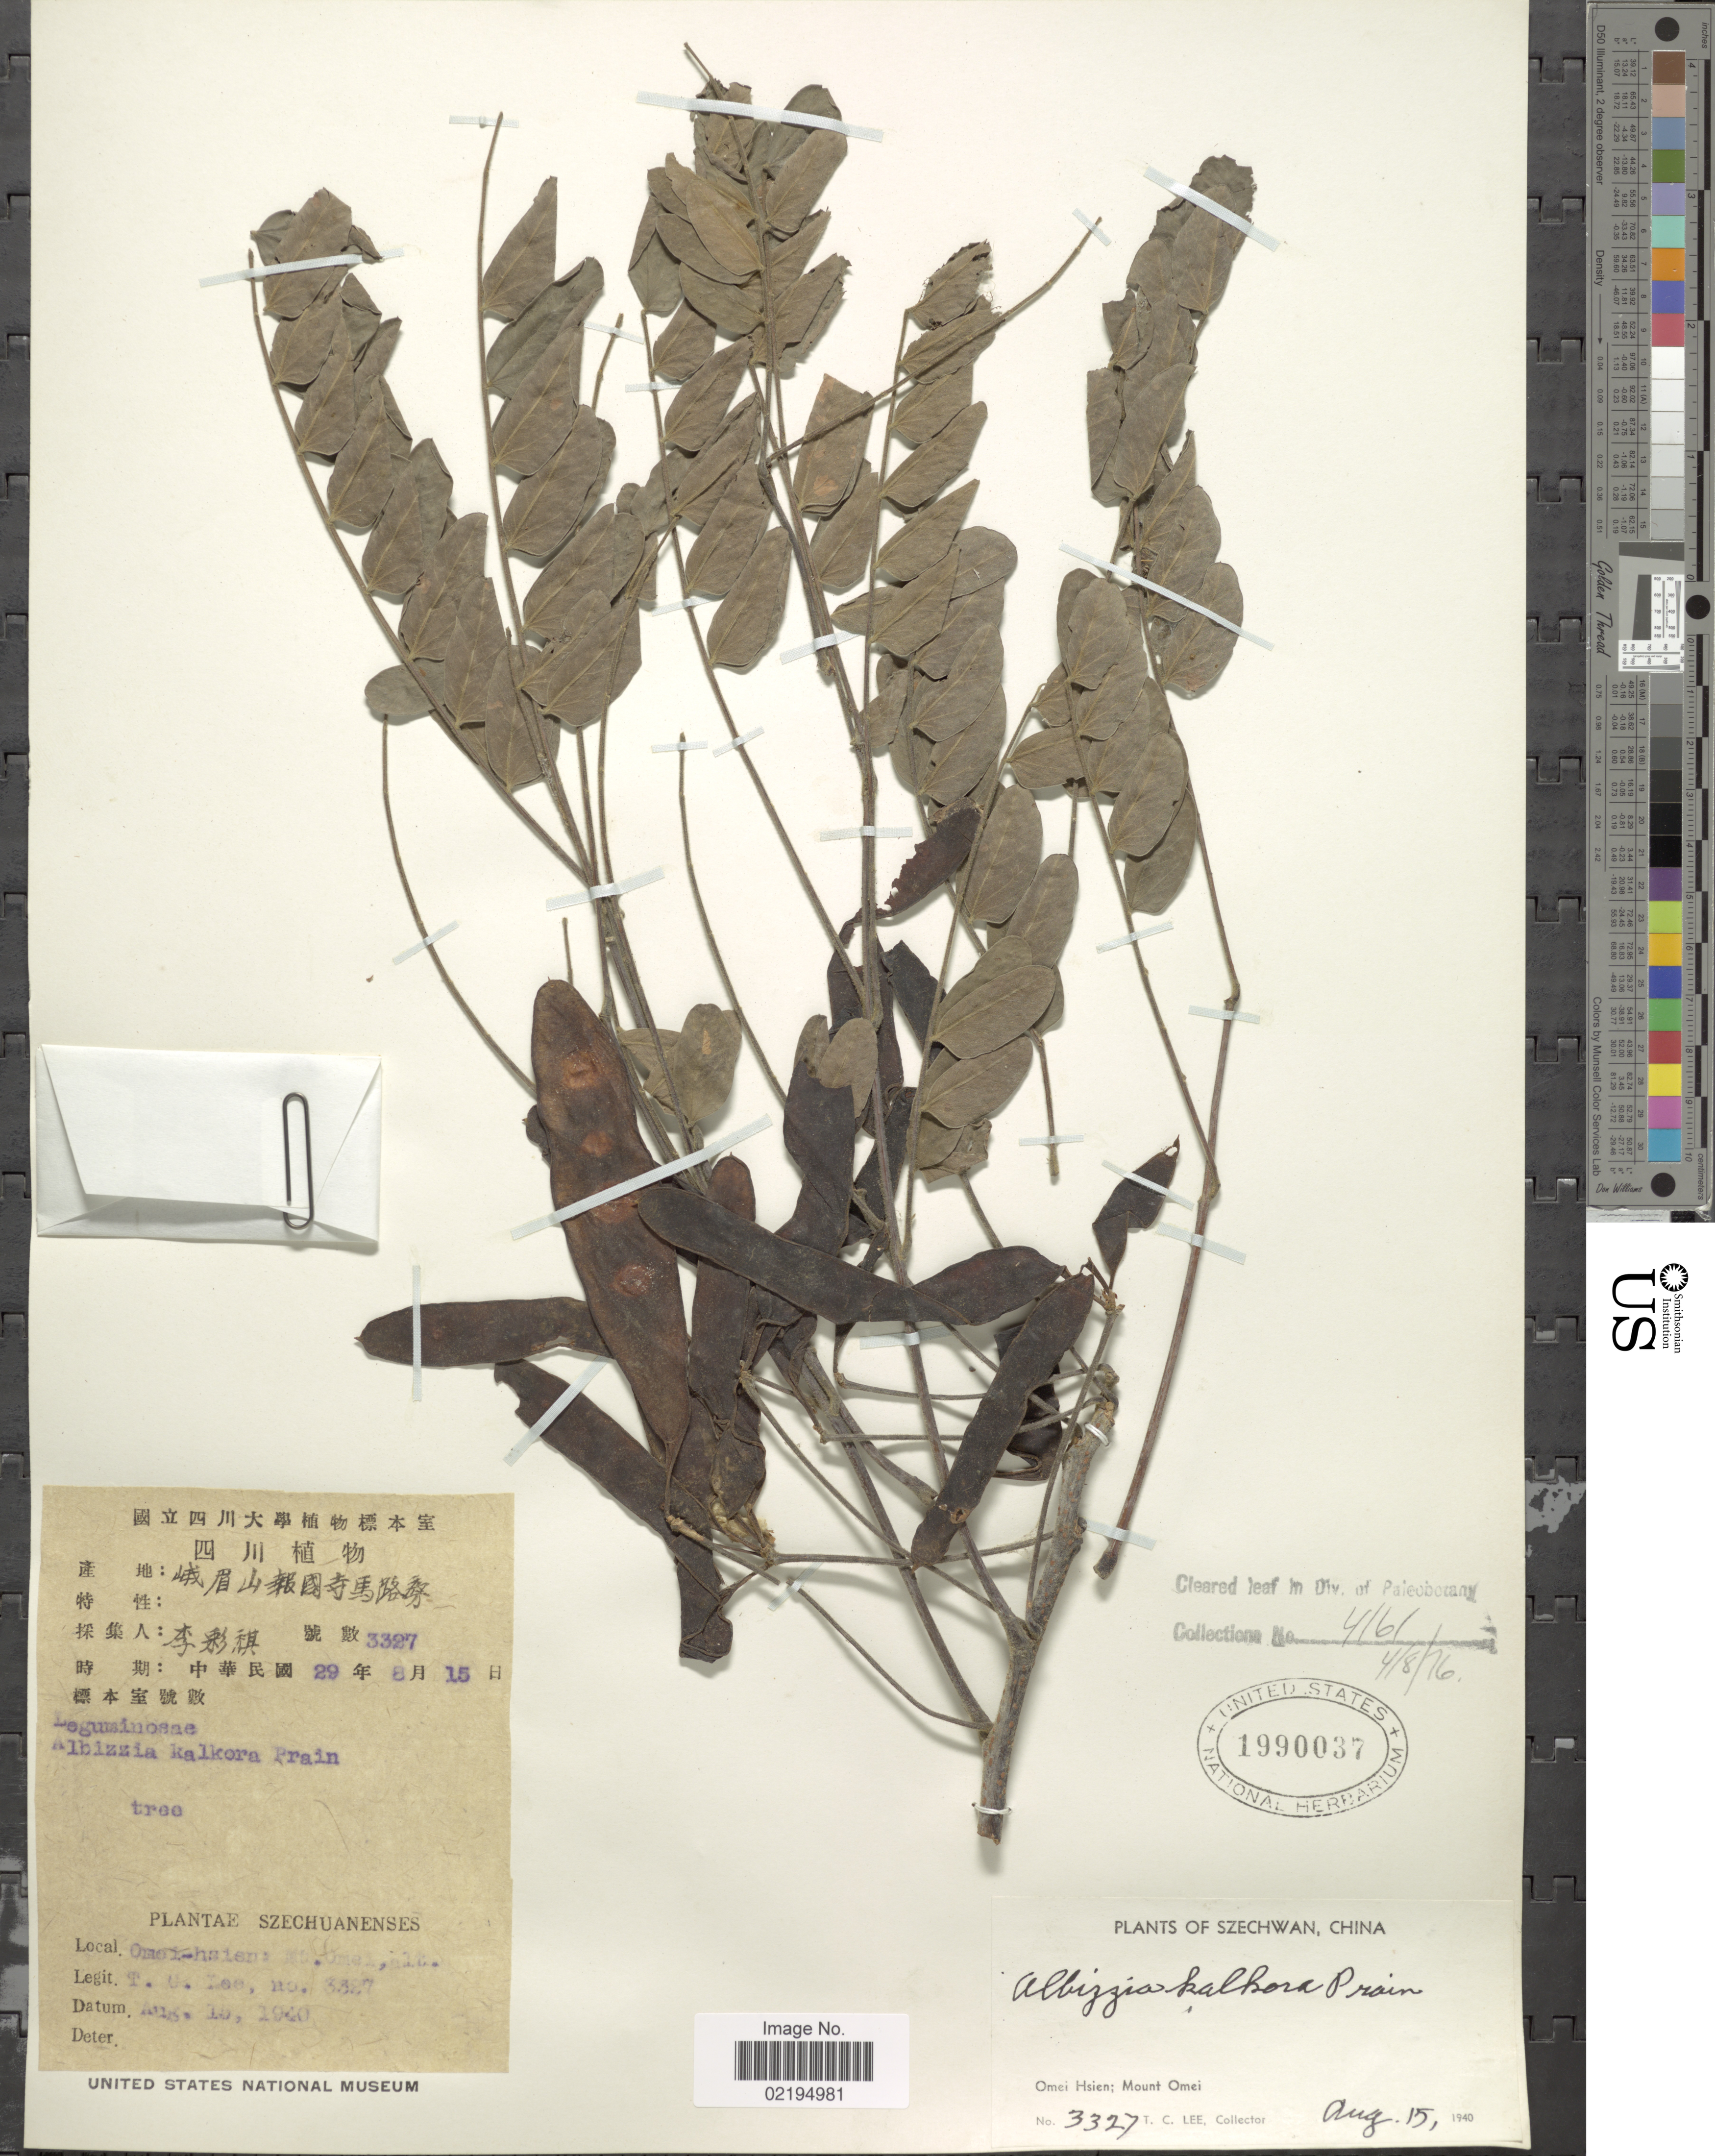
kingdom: Plantae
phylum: Tracheophyta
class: Magnoliopsida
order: Fabales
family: Fabaceae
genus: Albizia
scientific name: Albizia kalkora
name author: (Roxb.) Prain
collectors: T. Lee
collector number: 3327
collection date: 1940-08-15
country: China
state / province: Sichuan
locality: Szechwan, Omei Hsien; Mount Omei.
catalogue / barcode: US 1990037